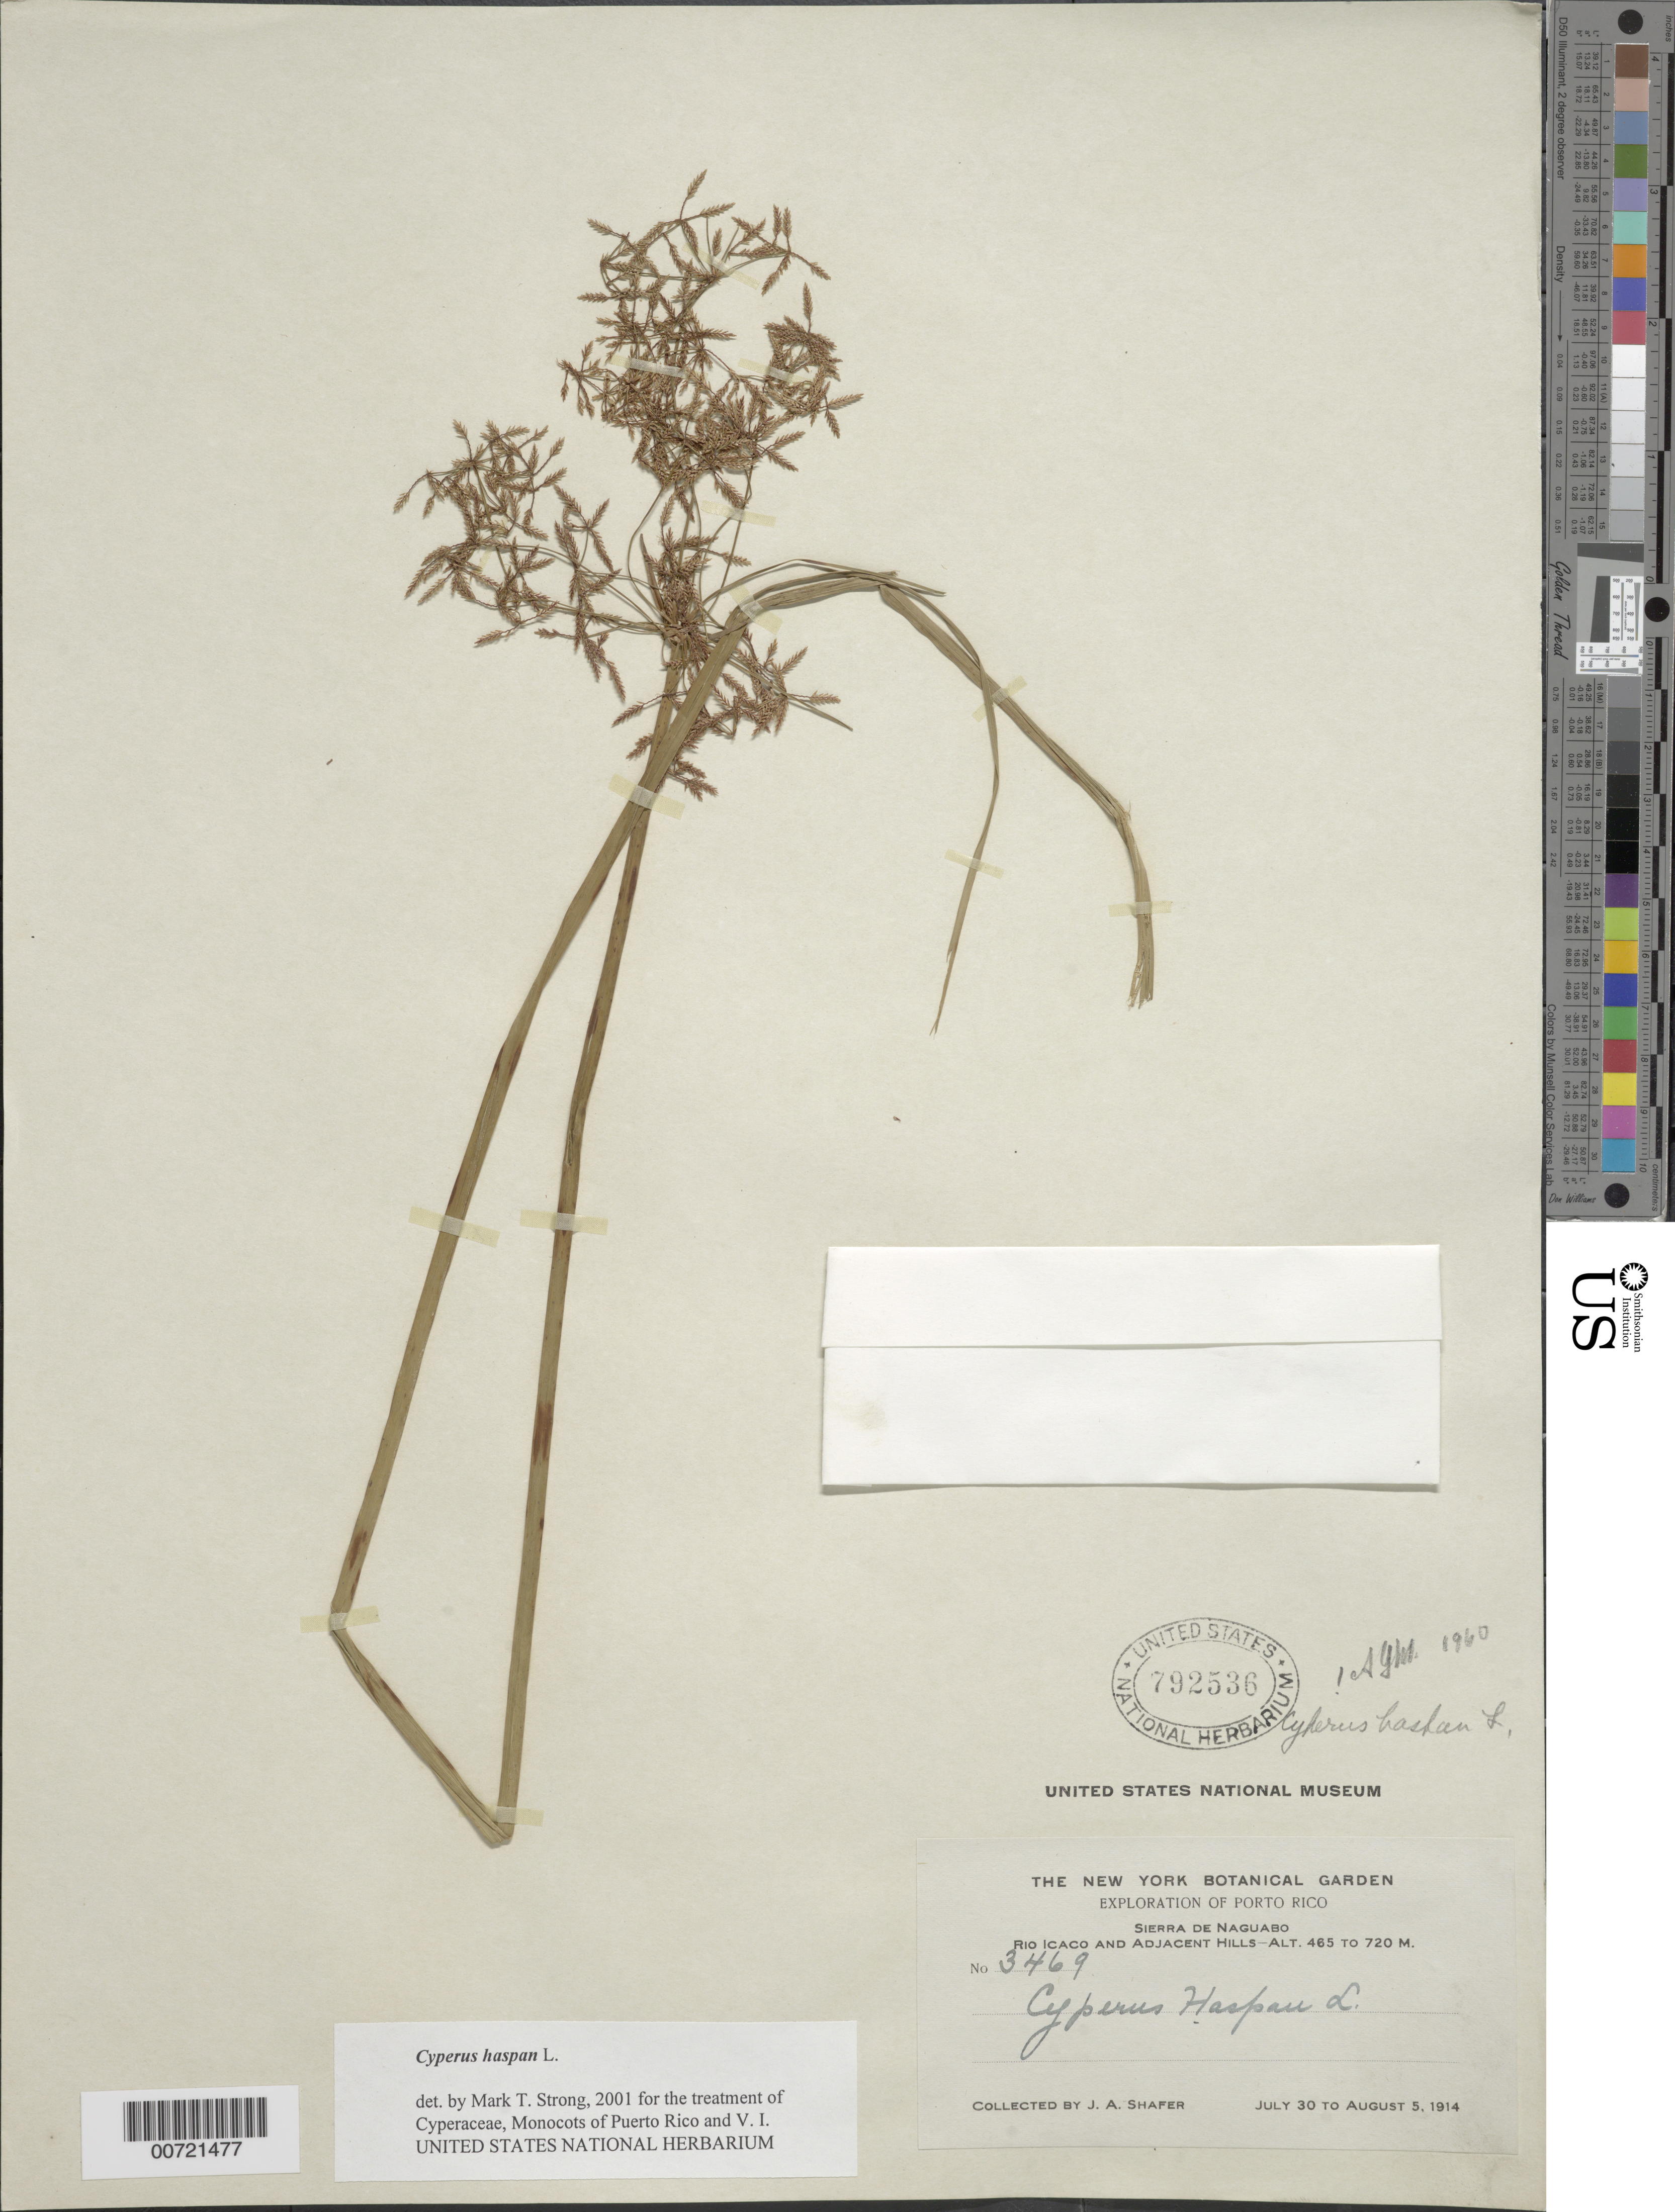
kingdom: Plantae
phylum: Tracheophyta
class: Liliopsida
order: Poales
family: Cyperaceae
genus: Cyperus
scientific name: Cyperus haspan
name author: L.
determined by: Strong, M. T., (US), Smithsonian Institution - National Museum of Natural History (UNITED STATES)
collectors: J. A. Shafer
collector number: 3469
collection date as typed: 30 Jul 1914 to 05 Aug 1914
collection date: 1914-07-30/1914-08-05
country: Puerto Rico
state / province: Naguabo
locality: Sierra de Naguabo, Rio Icaco and adjacent hills.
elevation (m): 465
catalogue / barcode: US 792536